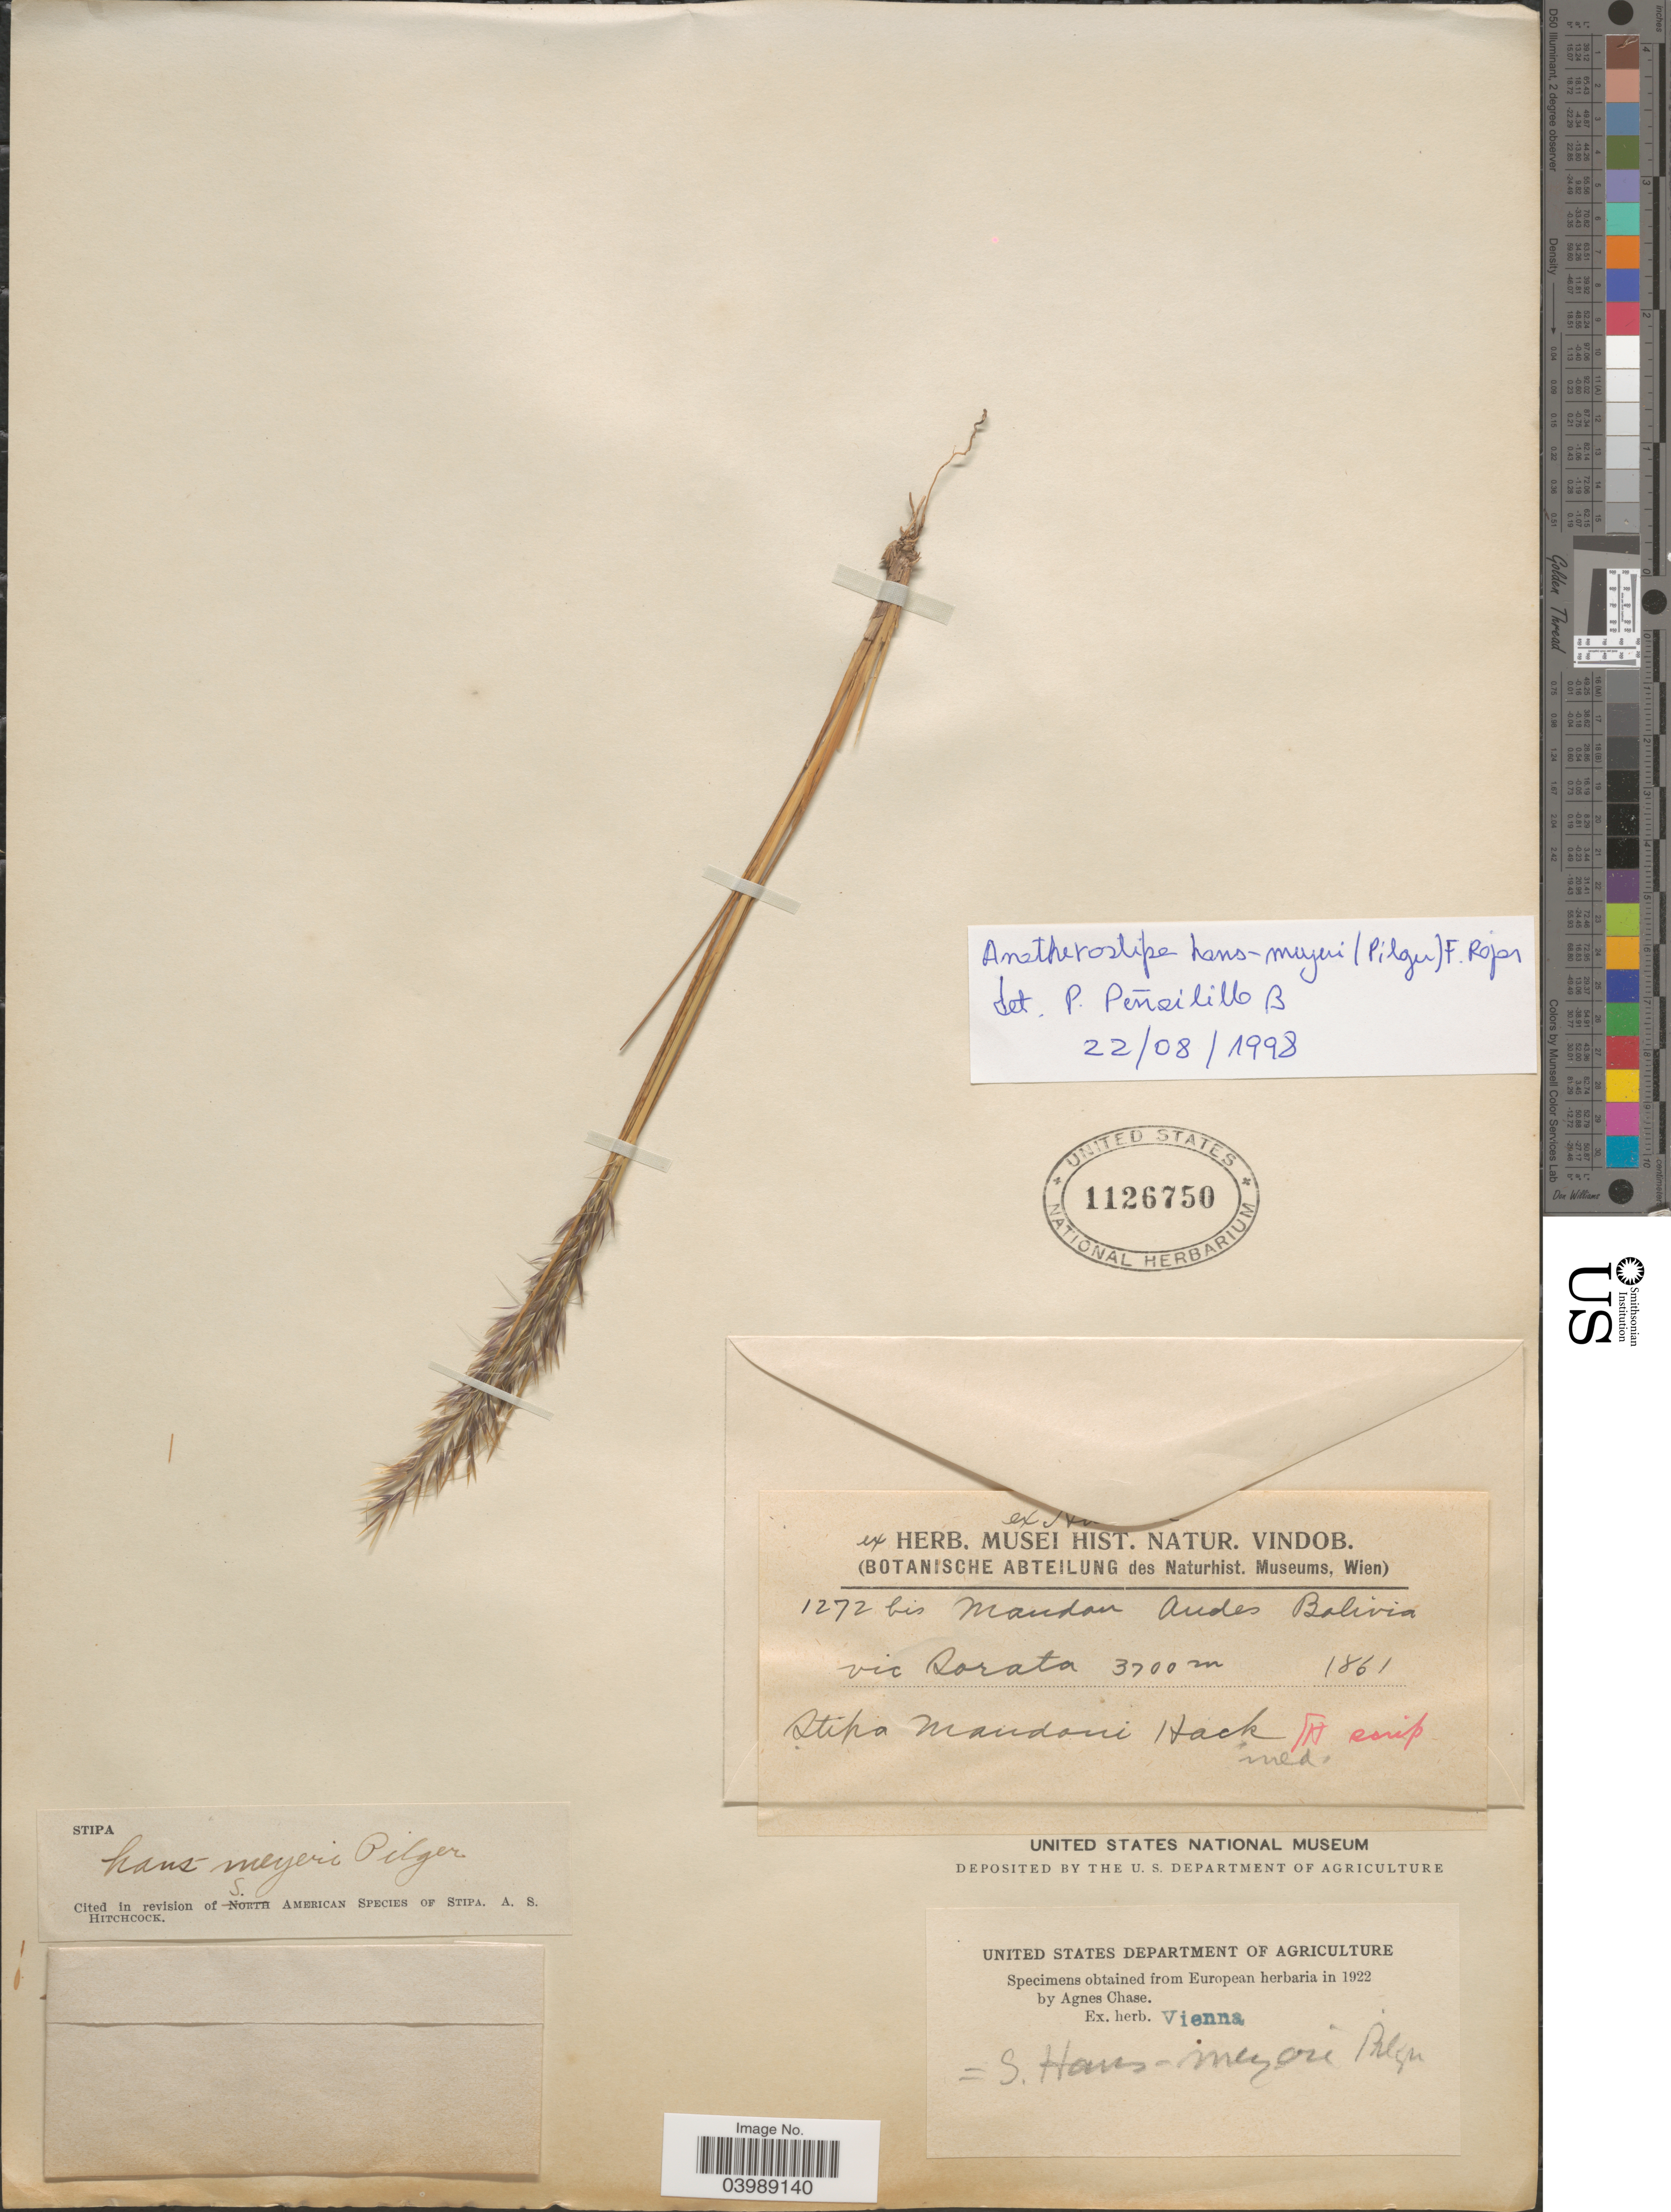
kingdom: Plantae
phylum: Tracheophyta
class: Liliopsida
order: Poales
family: Poaceae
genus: Anatherostipa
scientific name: Anatherostipa hans-meyeri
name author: (Pilg.) Peñailillo B.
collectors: ex herb. Musei Hist. Natur. Vindob.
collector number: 1272bis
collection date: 1861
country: Bolivia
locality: Mandan Andes. Vic Sorata.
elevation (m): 3700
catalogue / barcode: US 1126750